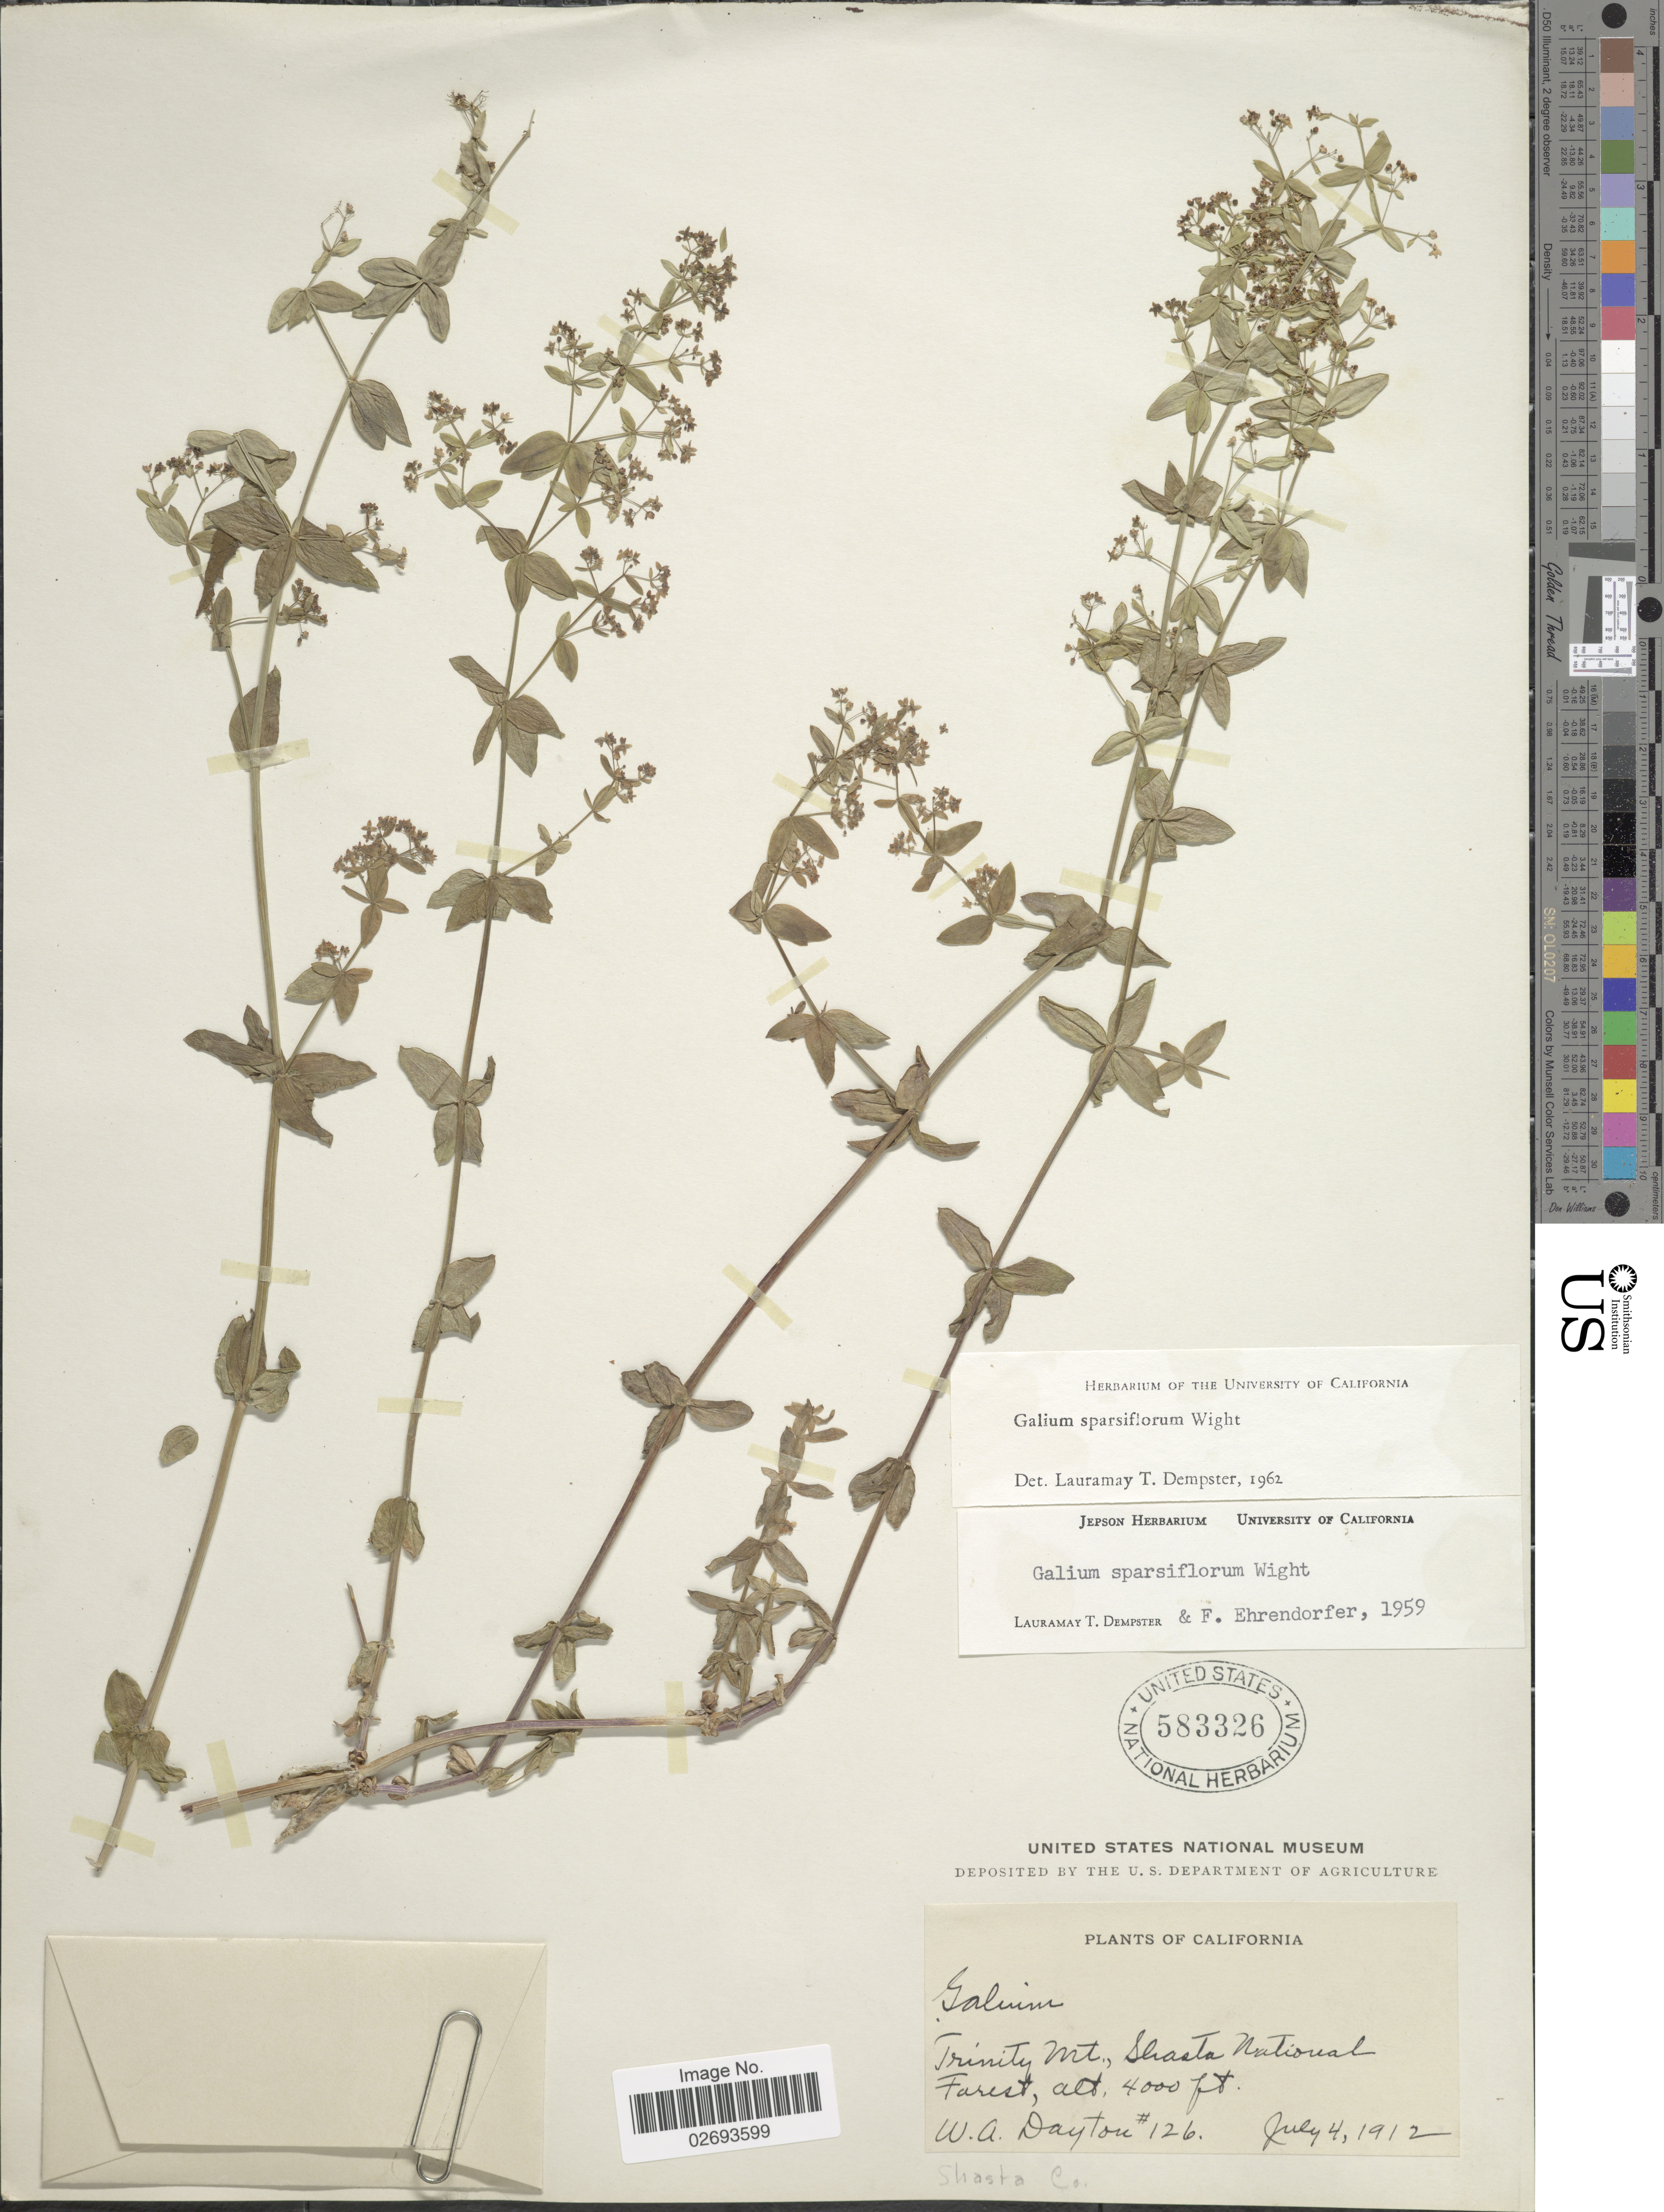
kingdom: Plantae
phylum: Tracheophyta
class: Magnoliopsida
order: Gentianales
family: Rubiaceae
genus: Galium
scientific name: Galium sparsiflorum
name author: W. Wight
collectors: W. Dayton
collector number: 126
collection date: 1912-07-04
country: United States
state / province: California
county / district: Shasta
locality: Trinity Mt., Shasta National Forest, Shasta Co.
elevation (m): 1219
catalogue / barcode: US 583326